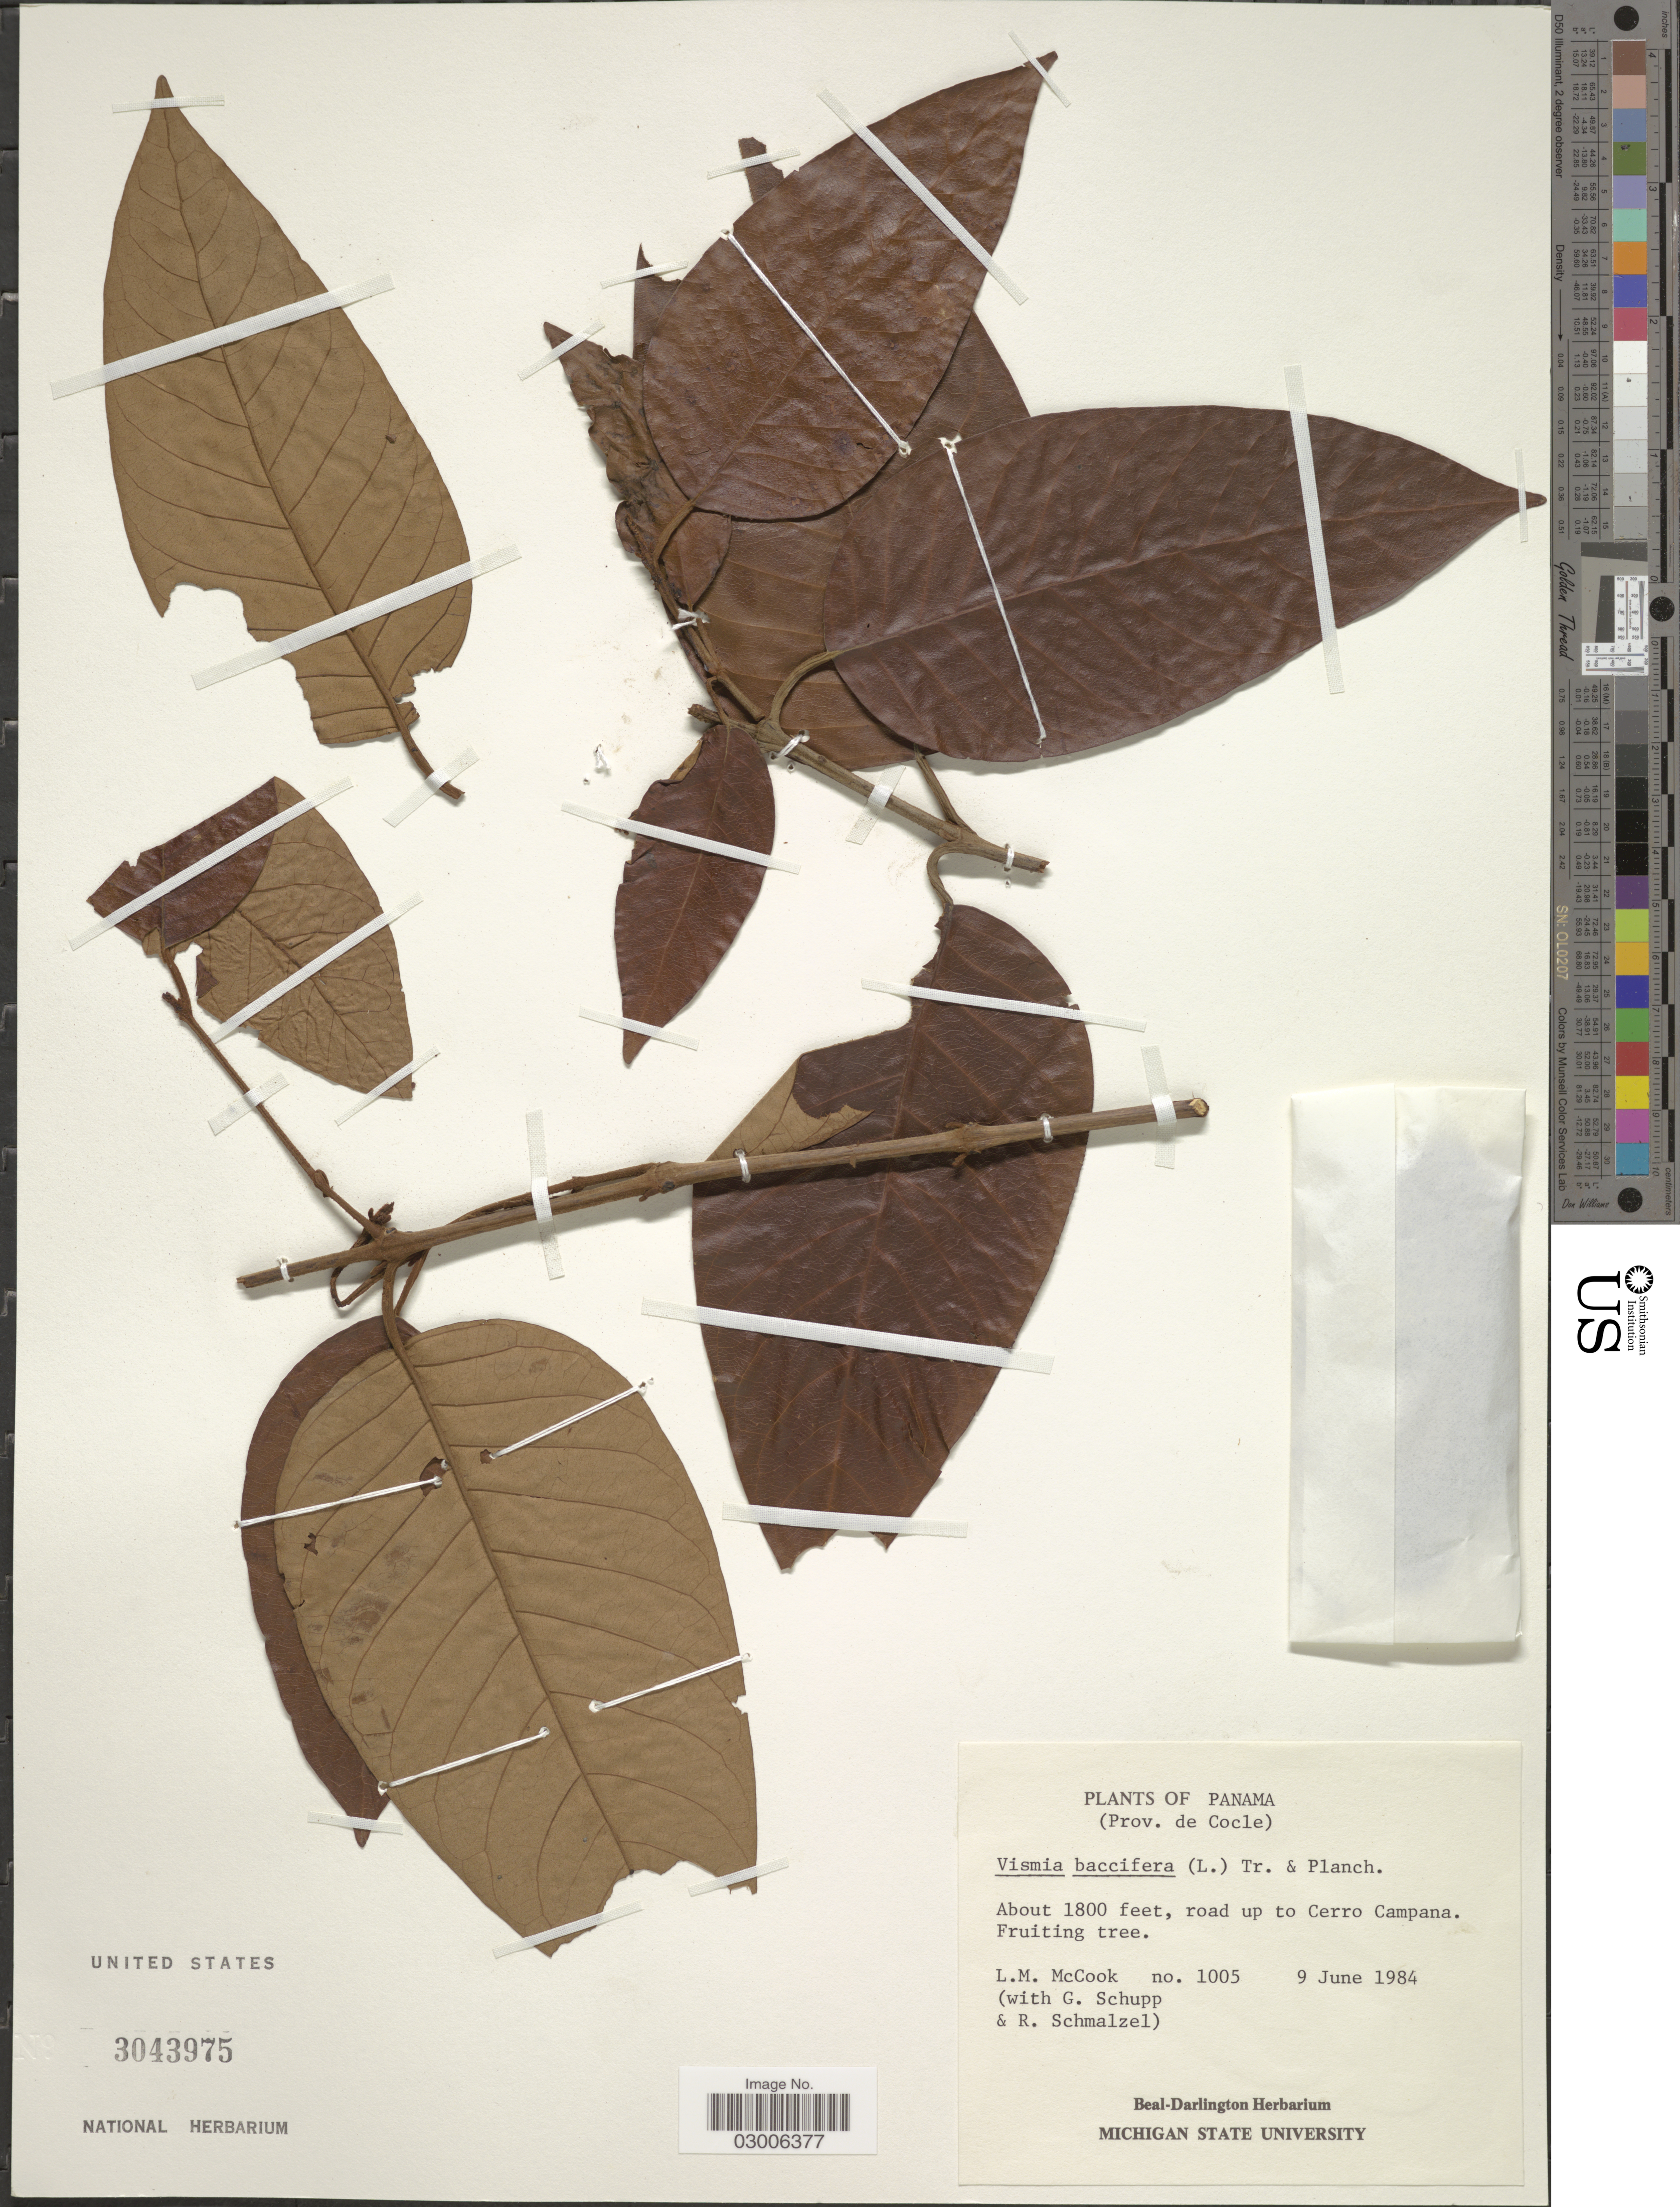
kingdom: Plantae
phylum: Tracheophyta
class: Magnoliopsida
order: Malpighiales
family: Hypericaceae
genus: Vismia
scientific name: Vismia sp.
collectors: L. McCook, G. Schupp & R. Schmalzel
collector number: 1005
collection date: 1984-06-09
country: Panama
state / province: Coclé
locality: About 1800 feet, road up to Cerro Campana.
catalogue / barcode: US 3043975